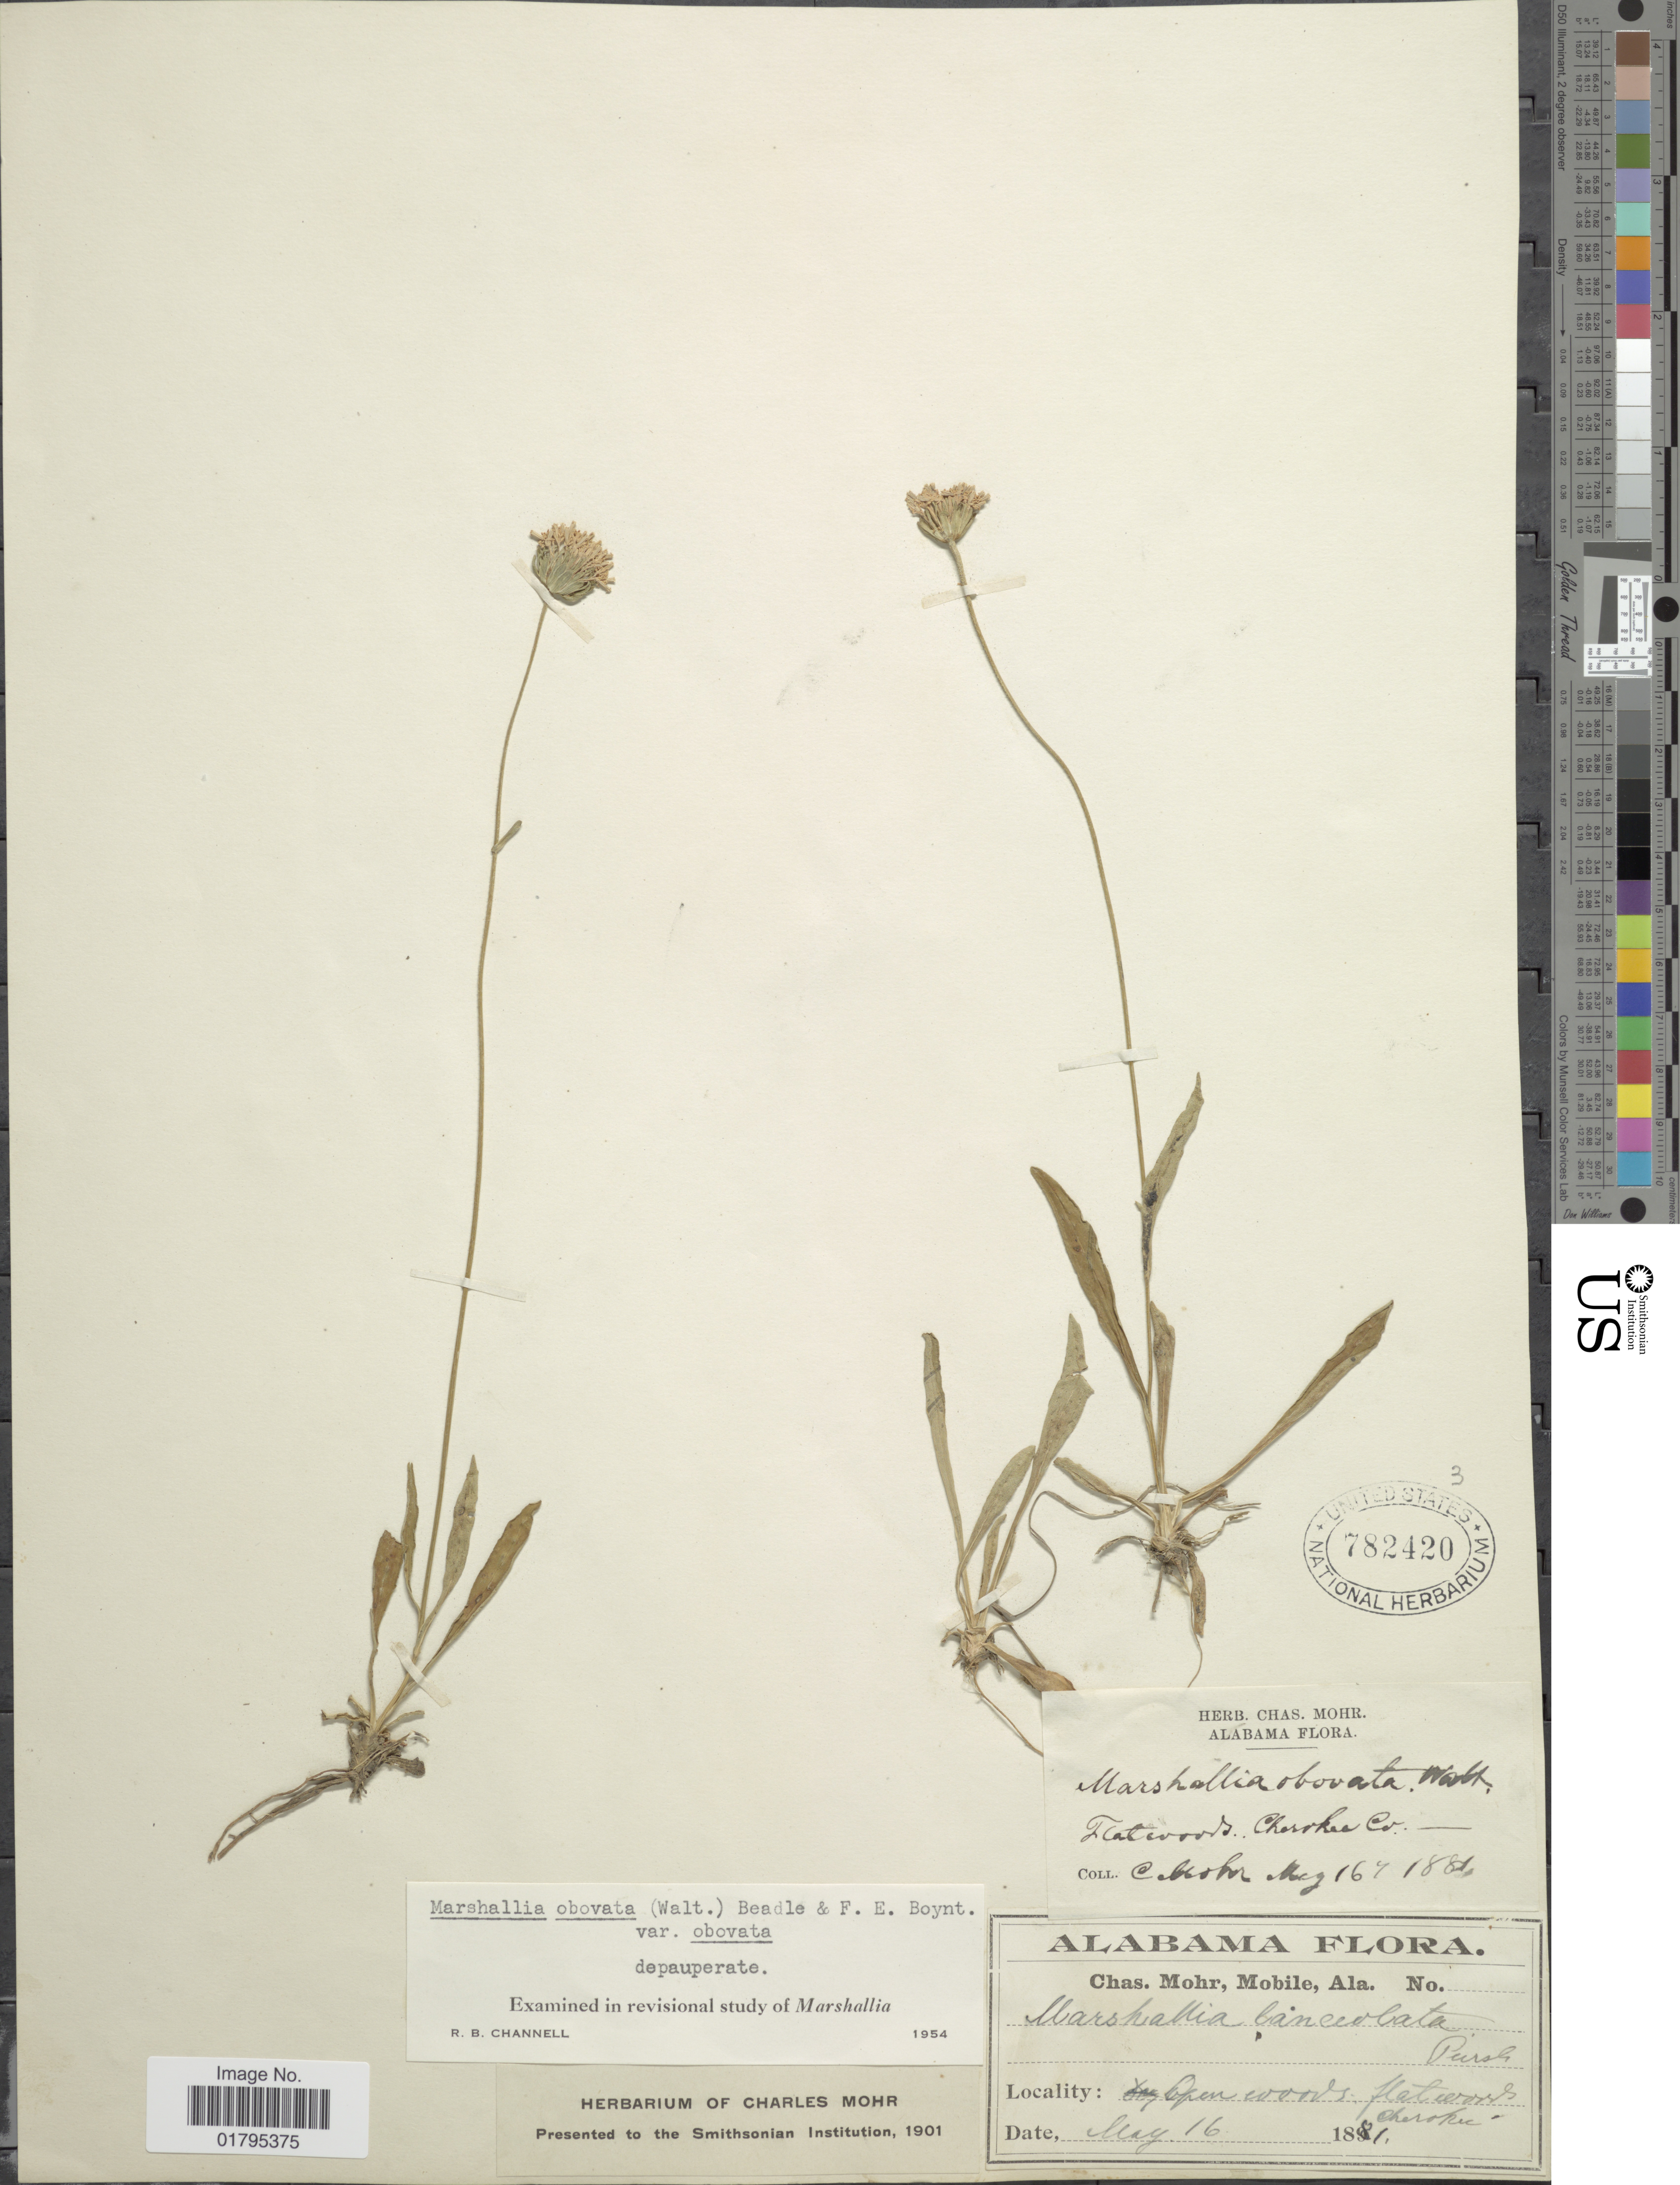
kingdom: Plantae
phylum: Tracheophyta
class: Magnoliopsida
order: Asterales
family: Asteraceae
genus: Marshallia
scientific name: Marshallia obovata var. obovata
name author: (Walter) Beadle & F.E. Boynton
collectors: Mohr, C. T. (herbarium)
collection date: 1881-05-16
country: United States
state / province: Alabama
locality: Flatwoods Cherokee Co.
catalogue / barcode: US 782420